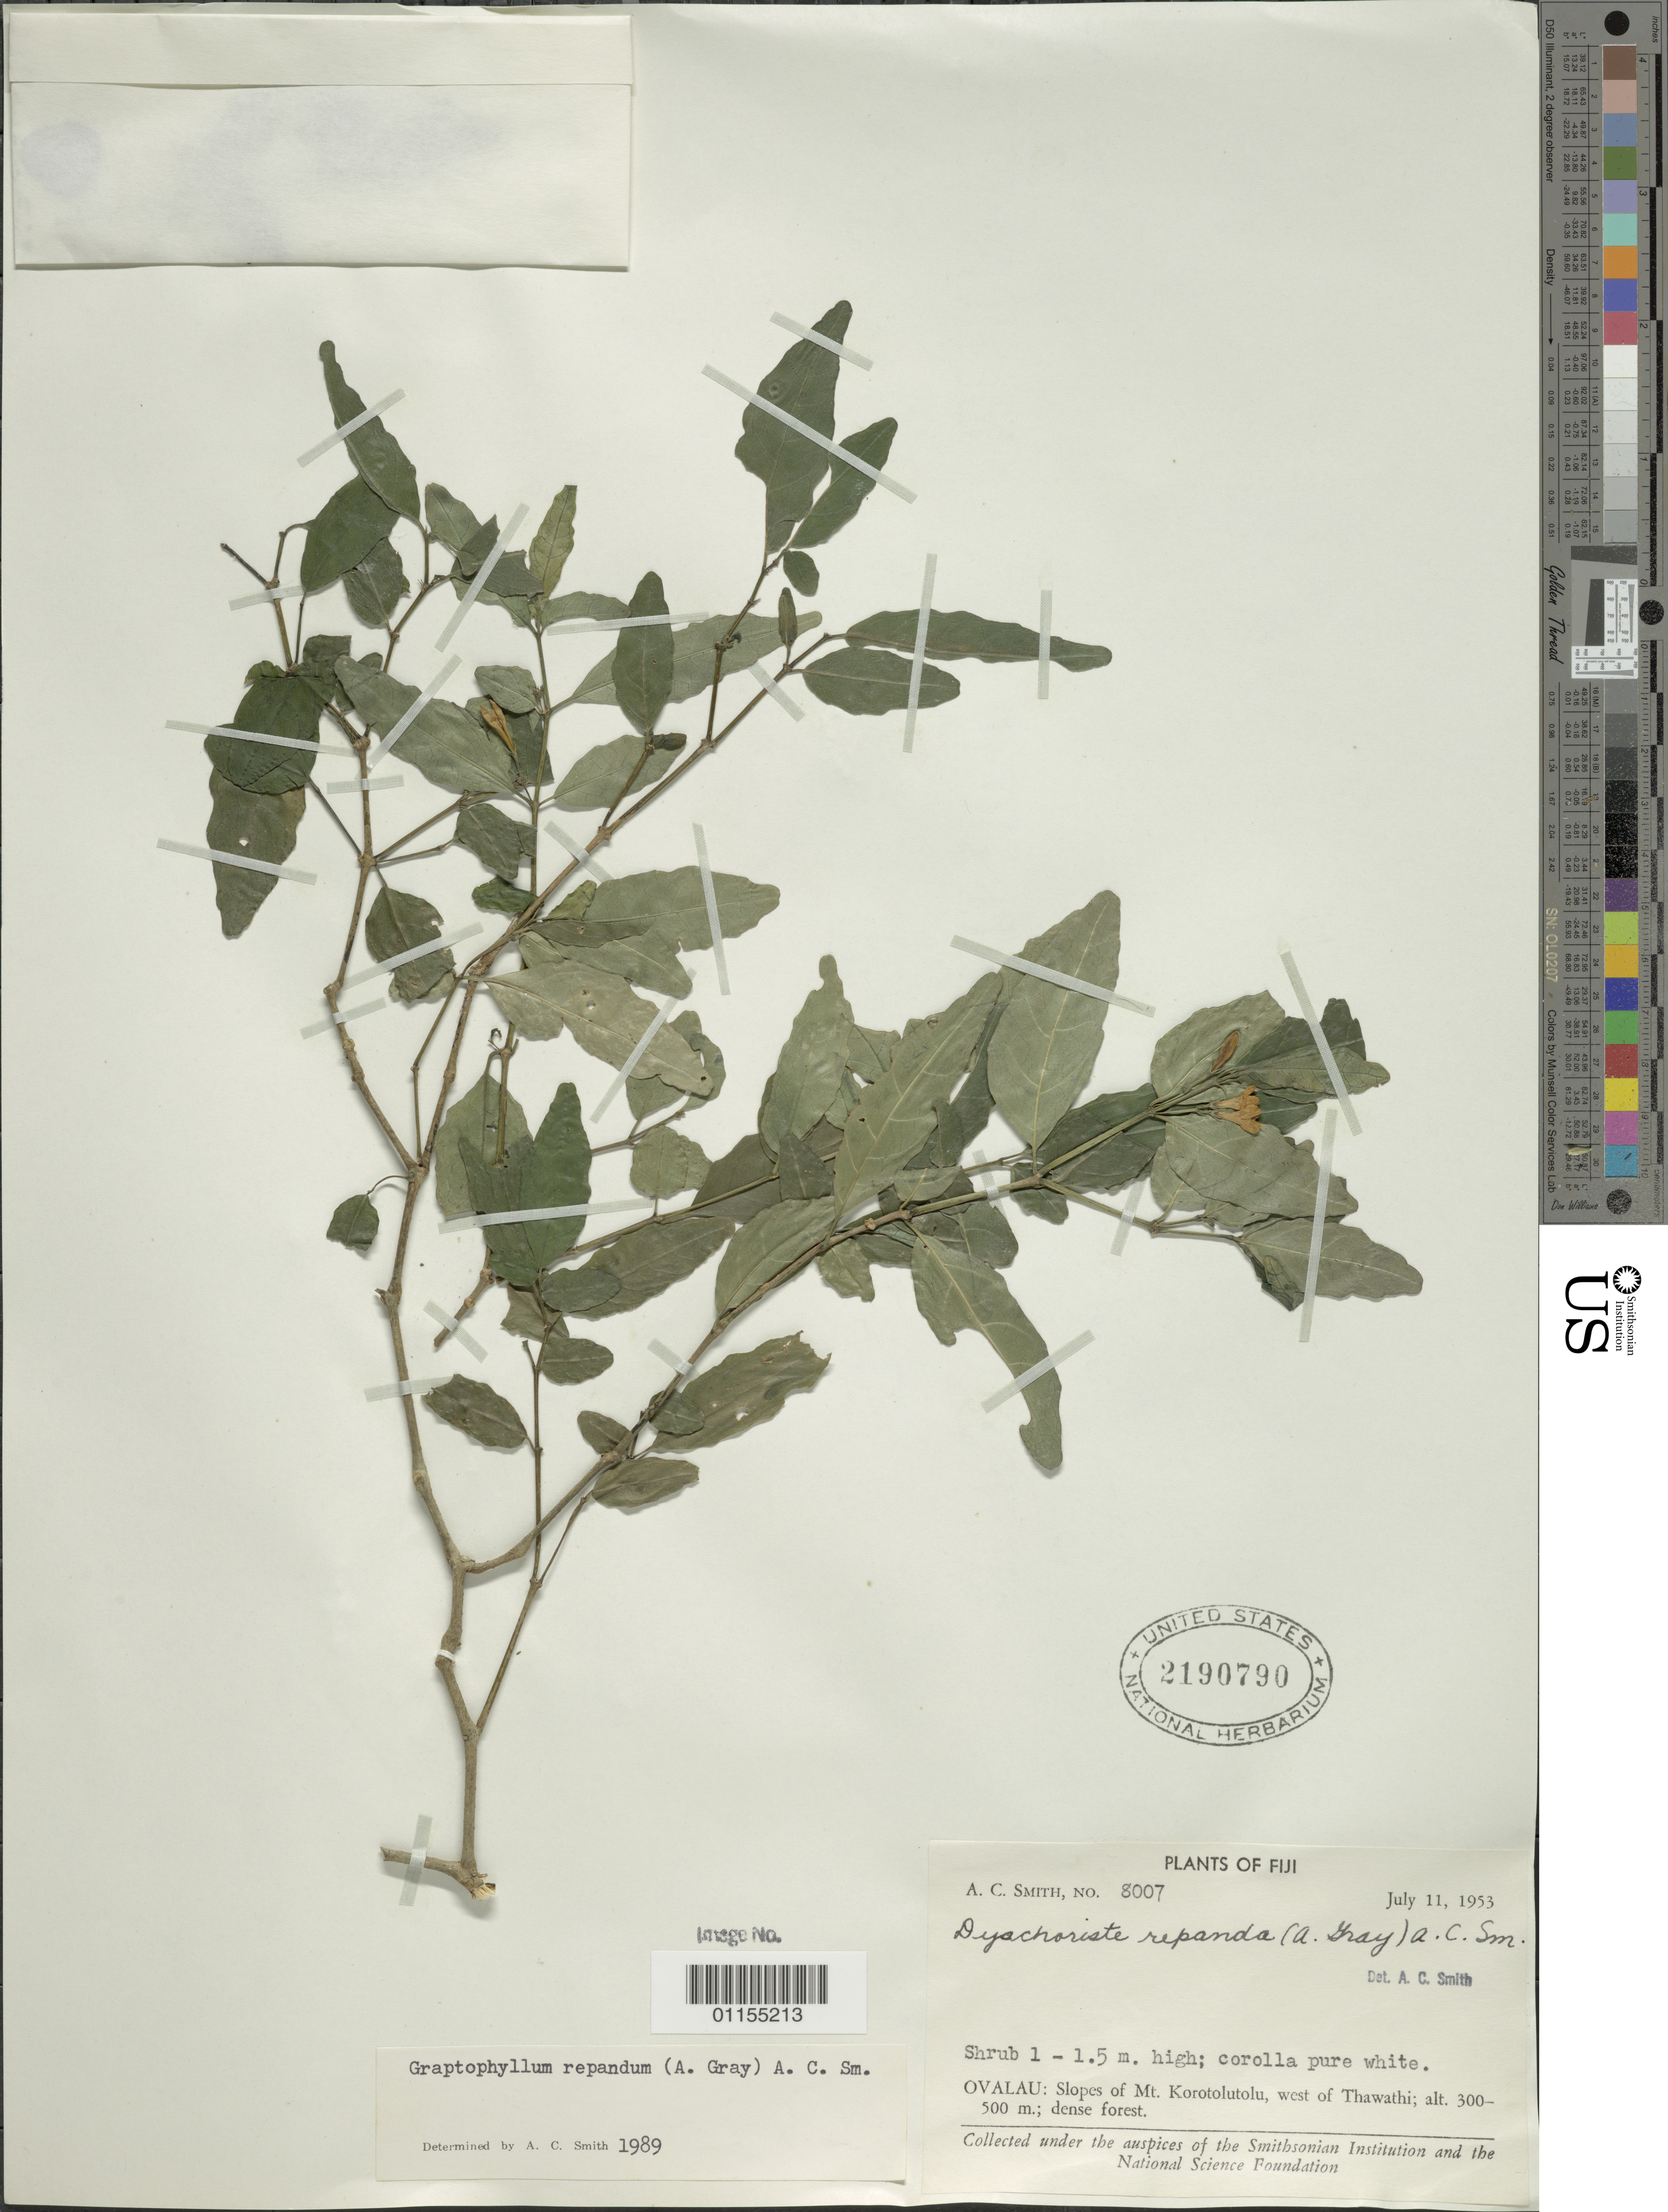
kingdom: Plantae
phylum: Tracheophyta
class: Magnoliopsida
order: Lamiales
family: Acanthaceae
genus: Graptophyllum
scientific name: Graptophyllum repandum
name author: (A. Gray) A.C. Sm.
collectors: A. C. Smith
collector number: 8007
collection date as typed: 11 Jul 1953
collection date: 1953-07-11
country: Fiji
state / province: Eastern Division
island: Ovalau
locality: Mt. korotolutolu, w of thawathi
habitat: Dense forest.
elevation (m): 300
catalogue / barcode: US 2190790